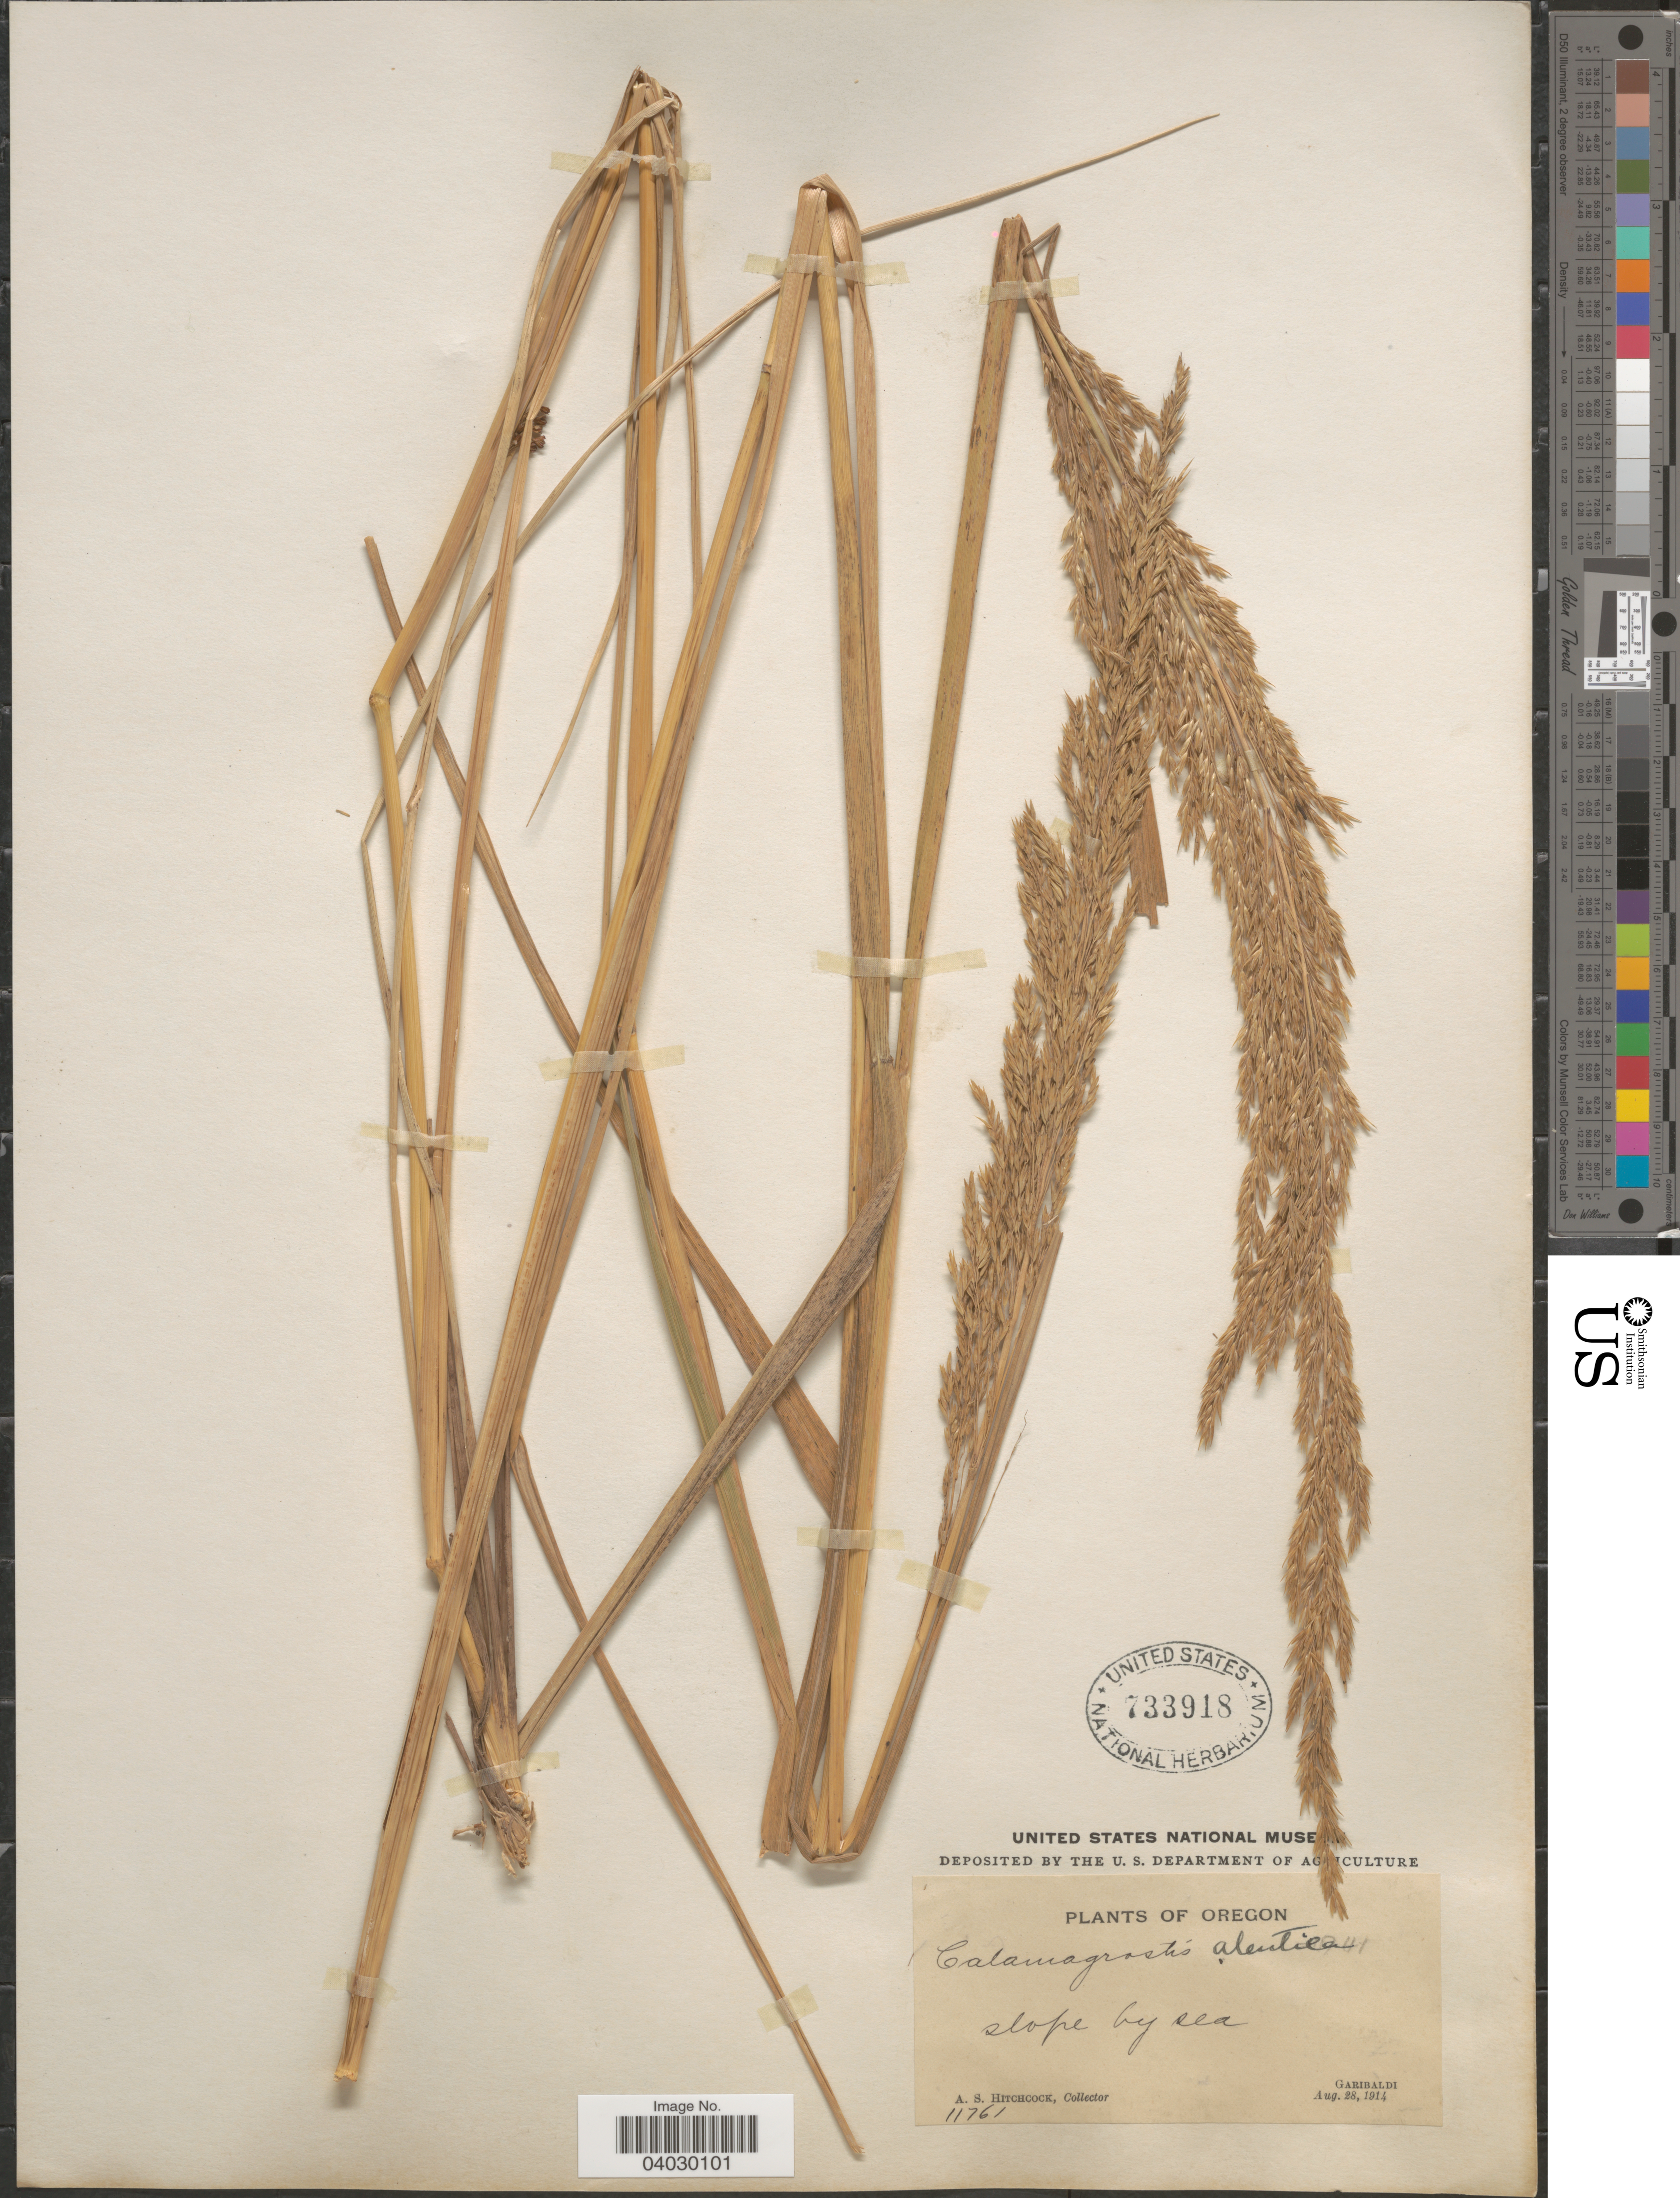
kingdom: Plantae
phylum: Tracheophyta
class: Liliopsida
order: Poales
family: Poaceae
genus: Calamagrostis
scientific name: Calamagrostis nutkaensis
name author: (J. Presl) Steud.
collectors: A. S. Hitchcock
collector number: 11761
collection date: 1914-08-28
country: United States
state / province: Oregon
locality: Garibaldi.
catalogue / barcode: US 733918